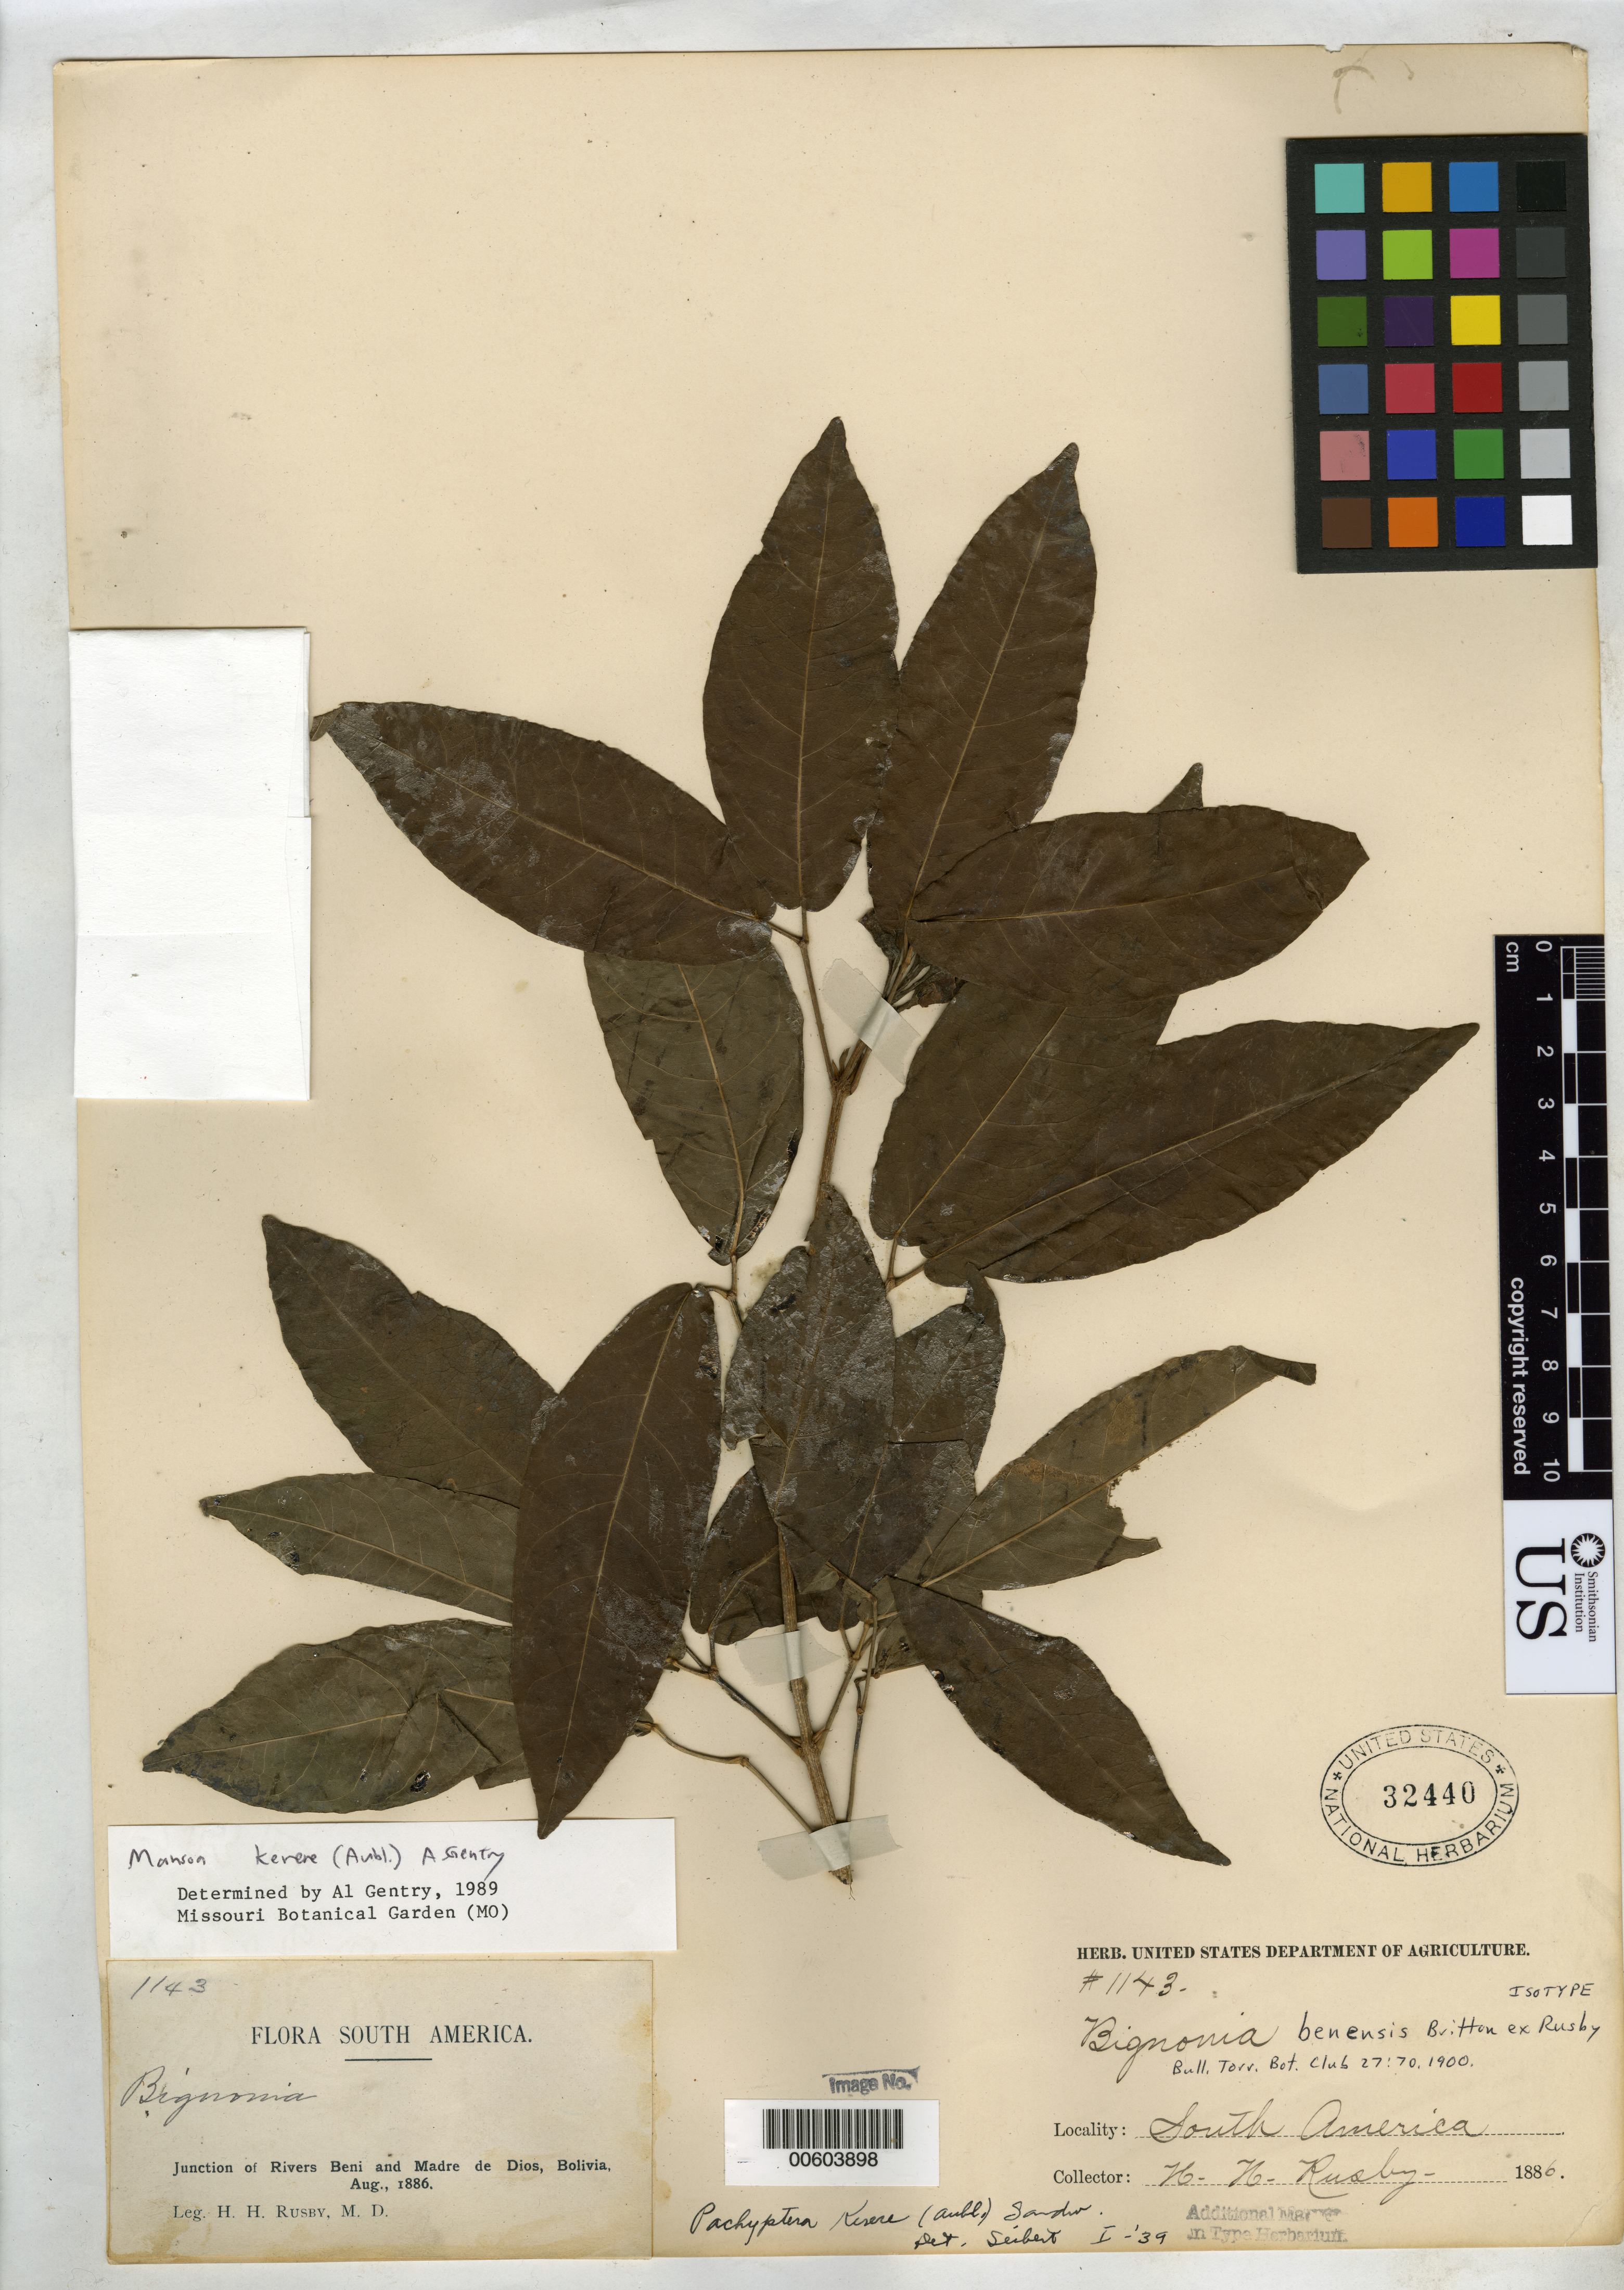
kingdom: Plantae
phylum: Tracheophyta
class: Magnoliopsida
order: Lamiales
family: Bignoniaceae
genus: Bignonia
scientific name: Bignonia benensis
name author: Britton ex Rusby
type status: Isotype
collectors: H. H. Rusby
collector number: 1143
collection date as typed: Aug 1886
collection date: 1886-08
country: Bolivia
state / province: Beni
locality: Junction of Rivers Beni and Madre de Dios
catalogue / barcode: US 32440